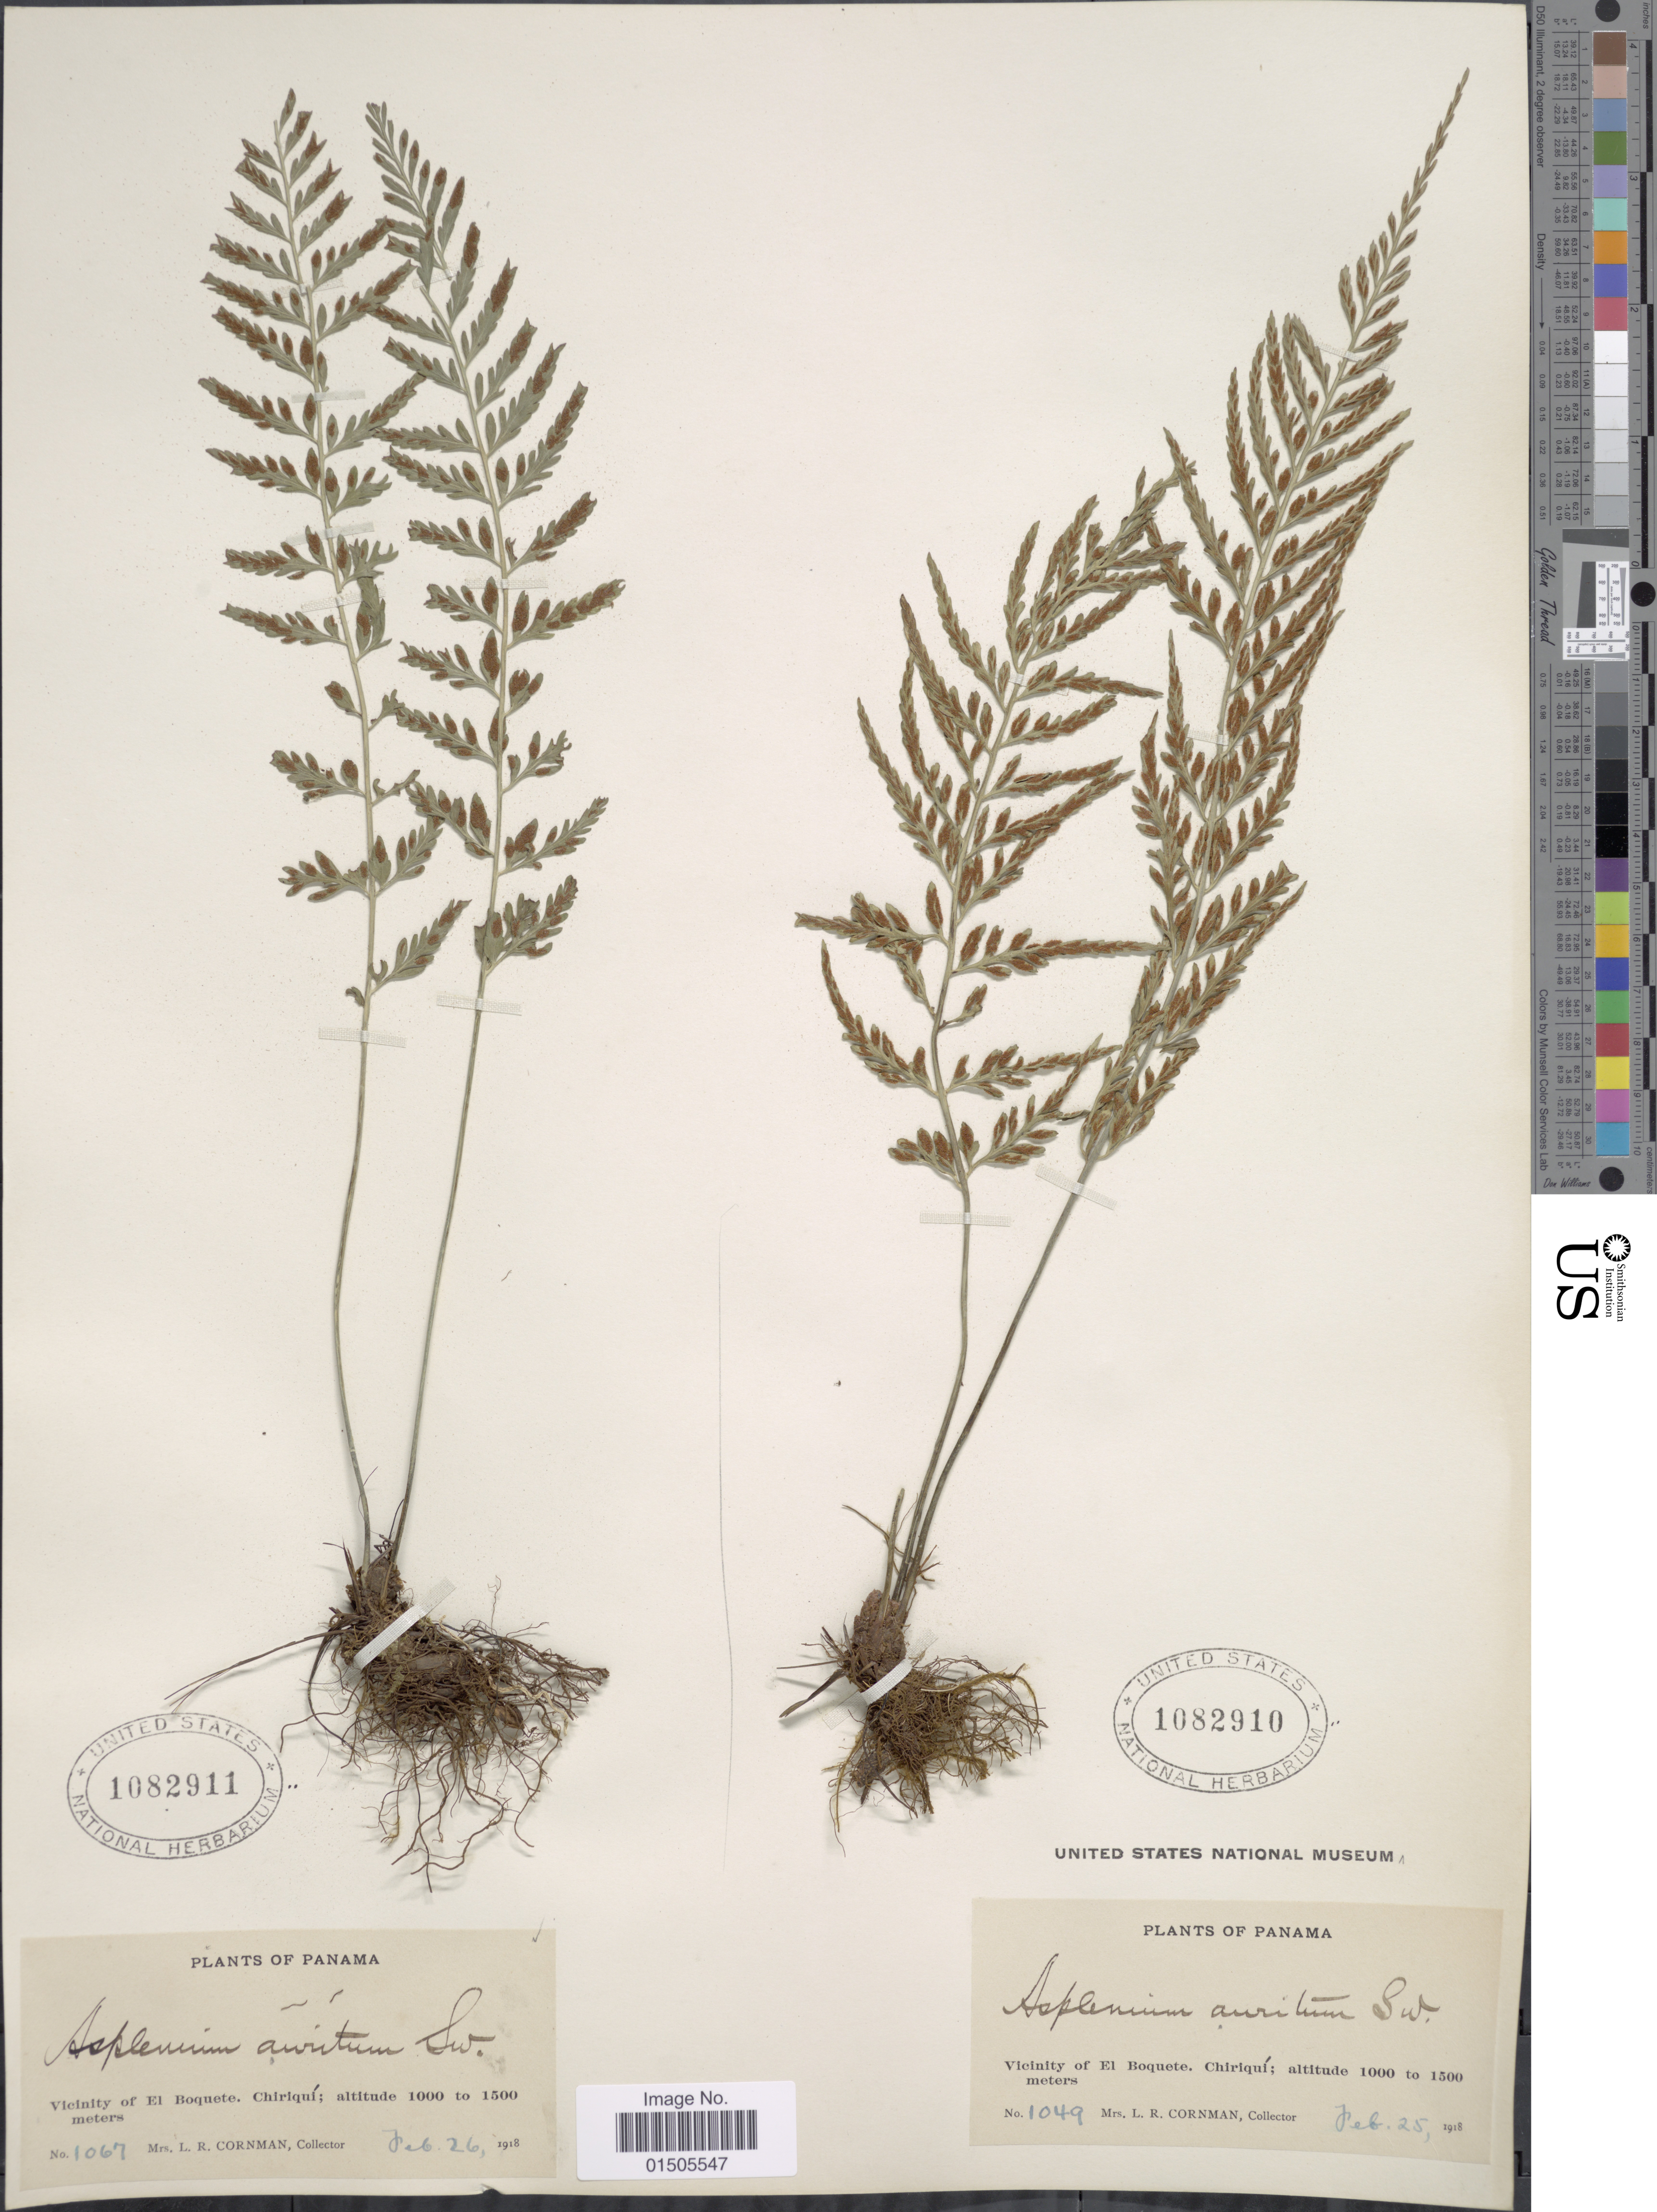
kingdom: Plantae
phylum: Tracheophyta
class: Polypodiopsida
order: Polypodiales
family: Aspleniaceae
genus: Asplenium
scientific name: Asplenium auritum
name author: Sw.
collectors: L. Cornman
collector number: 1049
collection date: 1918-02-25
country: Panama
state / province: Chiriqui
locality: Vicinity of El Boquete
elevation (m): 1000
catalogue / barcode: US 1082910-2